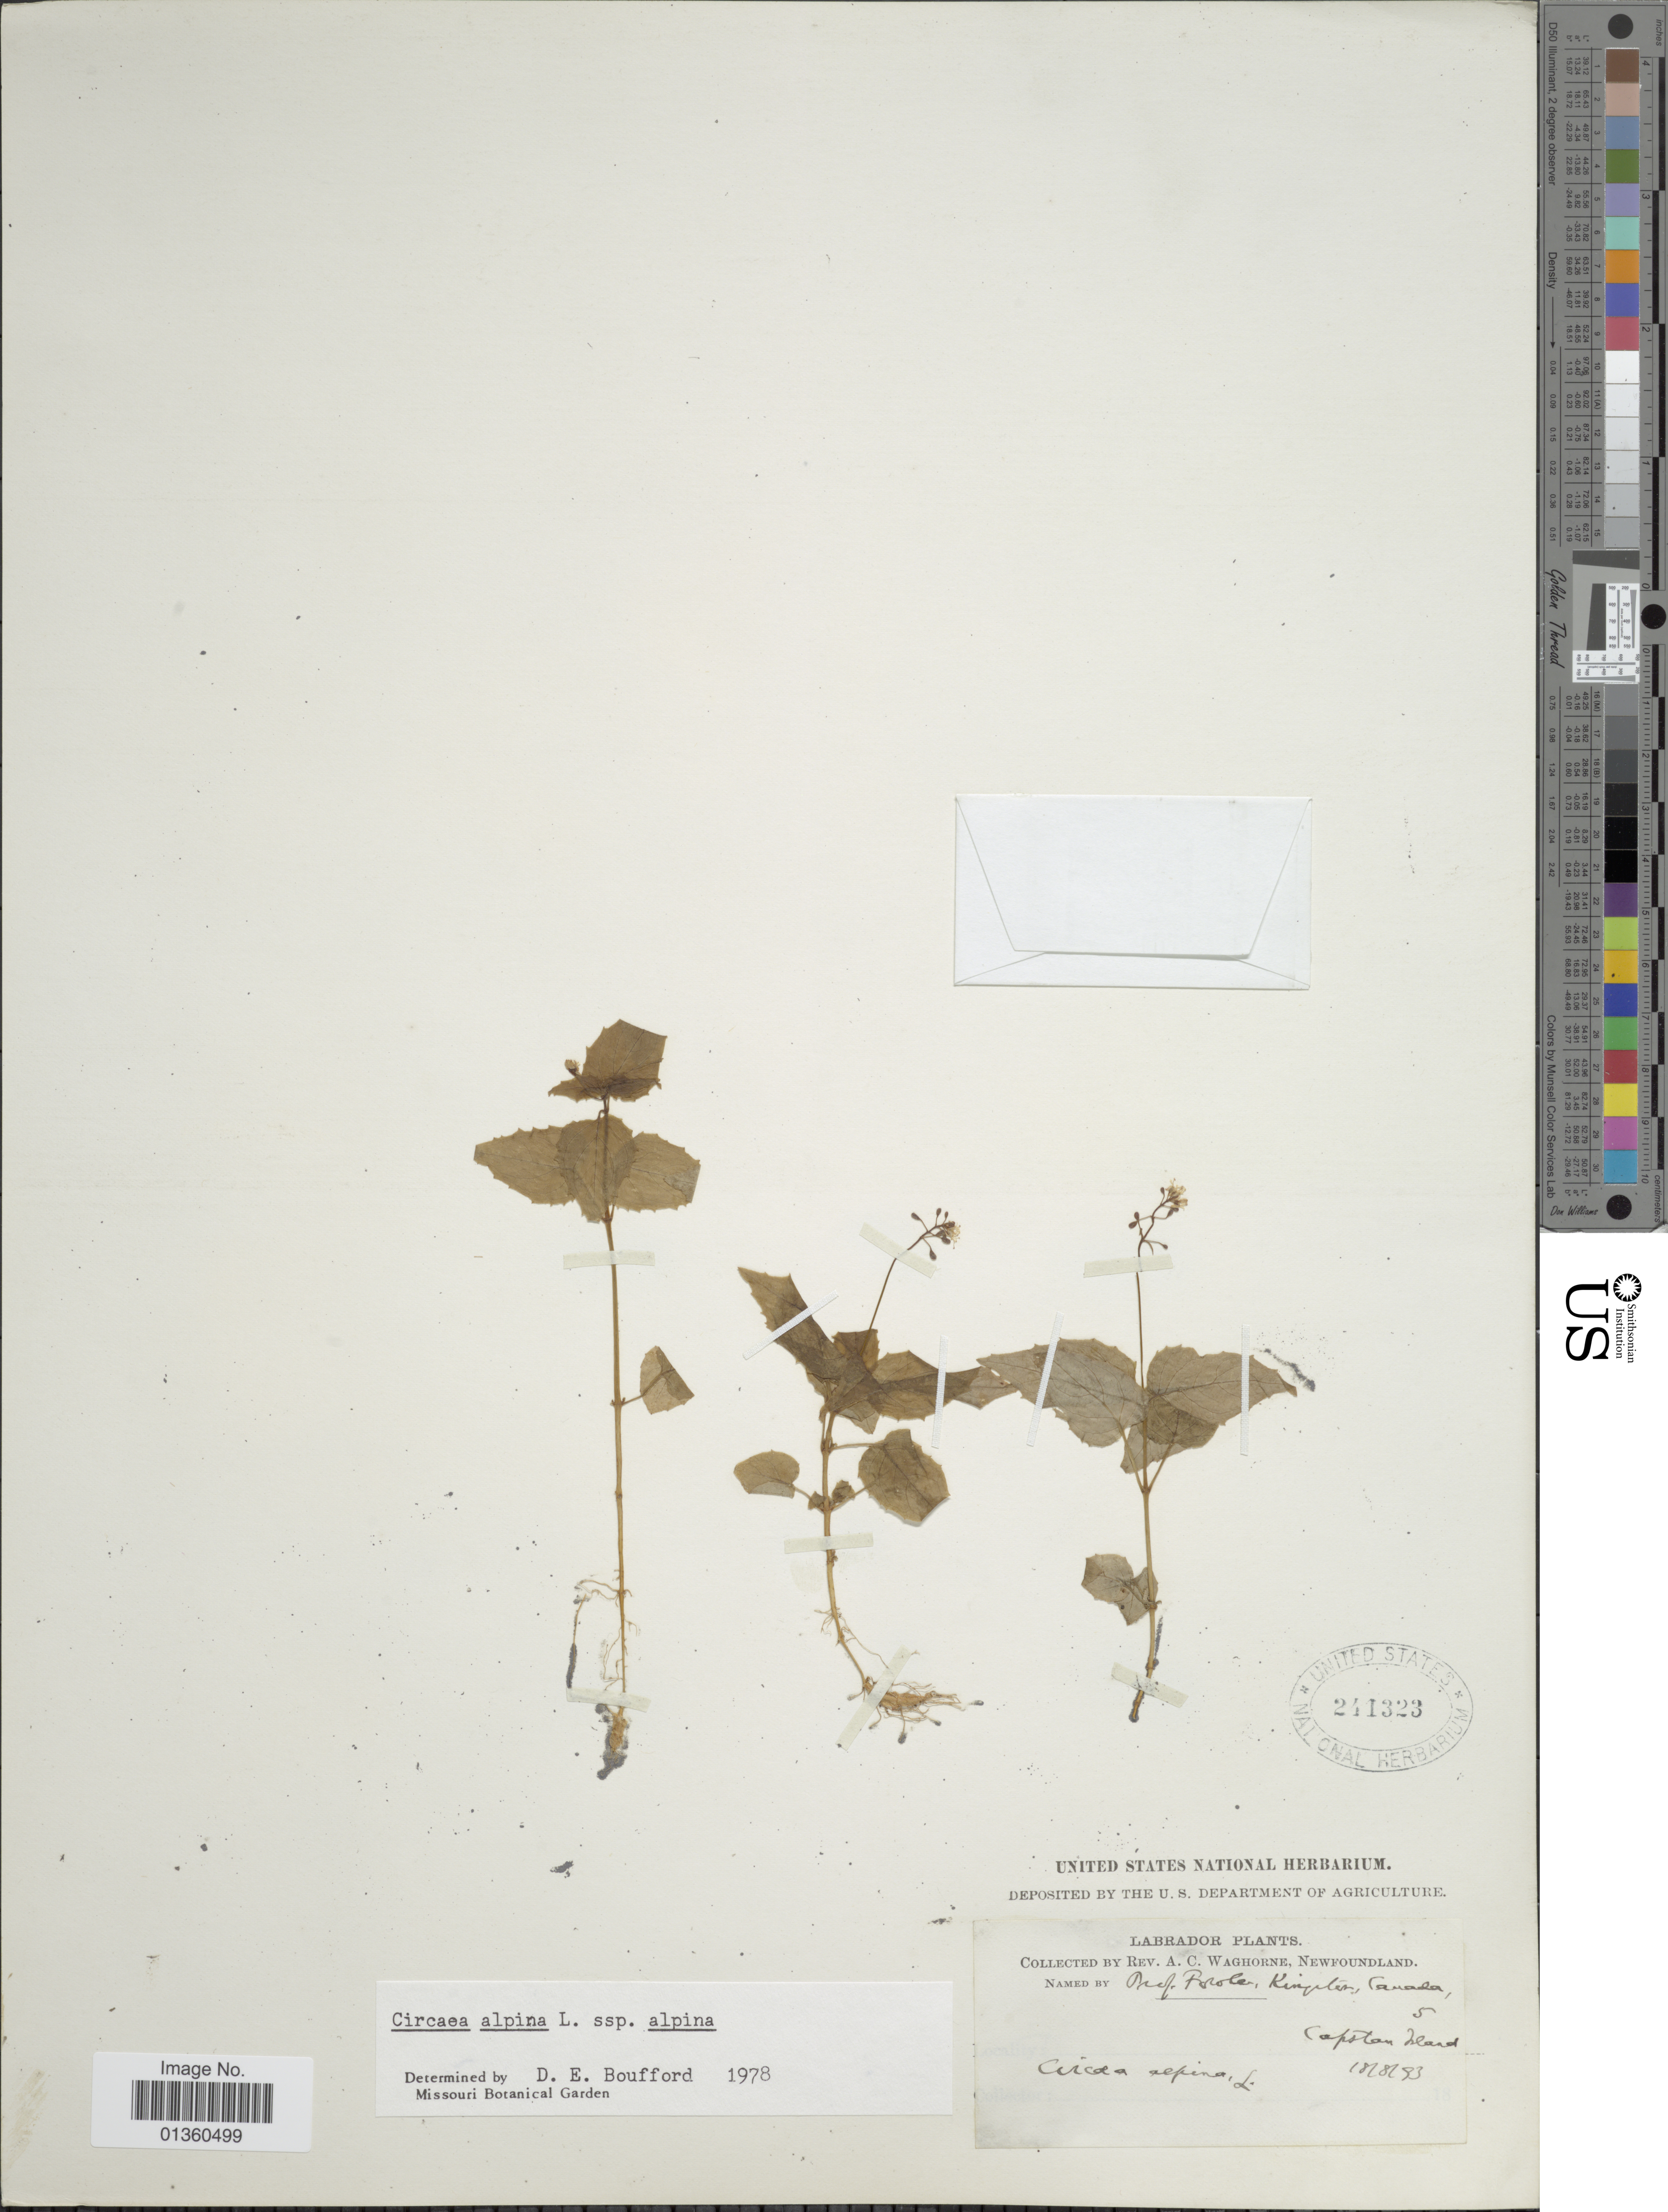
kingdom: Plantae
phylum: Tracheophyta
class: Magnoliopsida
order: Myrtales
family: Onagraceae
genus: Circaea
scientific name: Circaea alpina subsp. alpina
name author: L.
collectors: A. Waghorne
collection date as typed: Transcribed d/m/y: 18/8/93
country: Canada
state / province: Newfoundland and Labrador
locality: Labrador Plants, Capstan Island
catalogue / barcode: US 241323